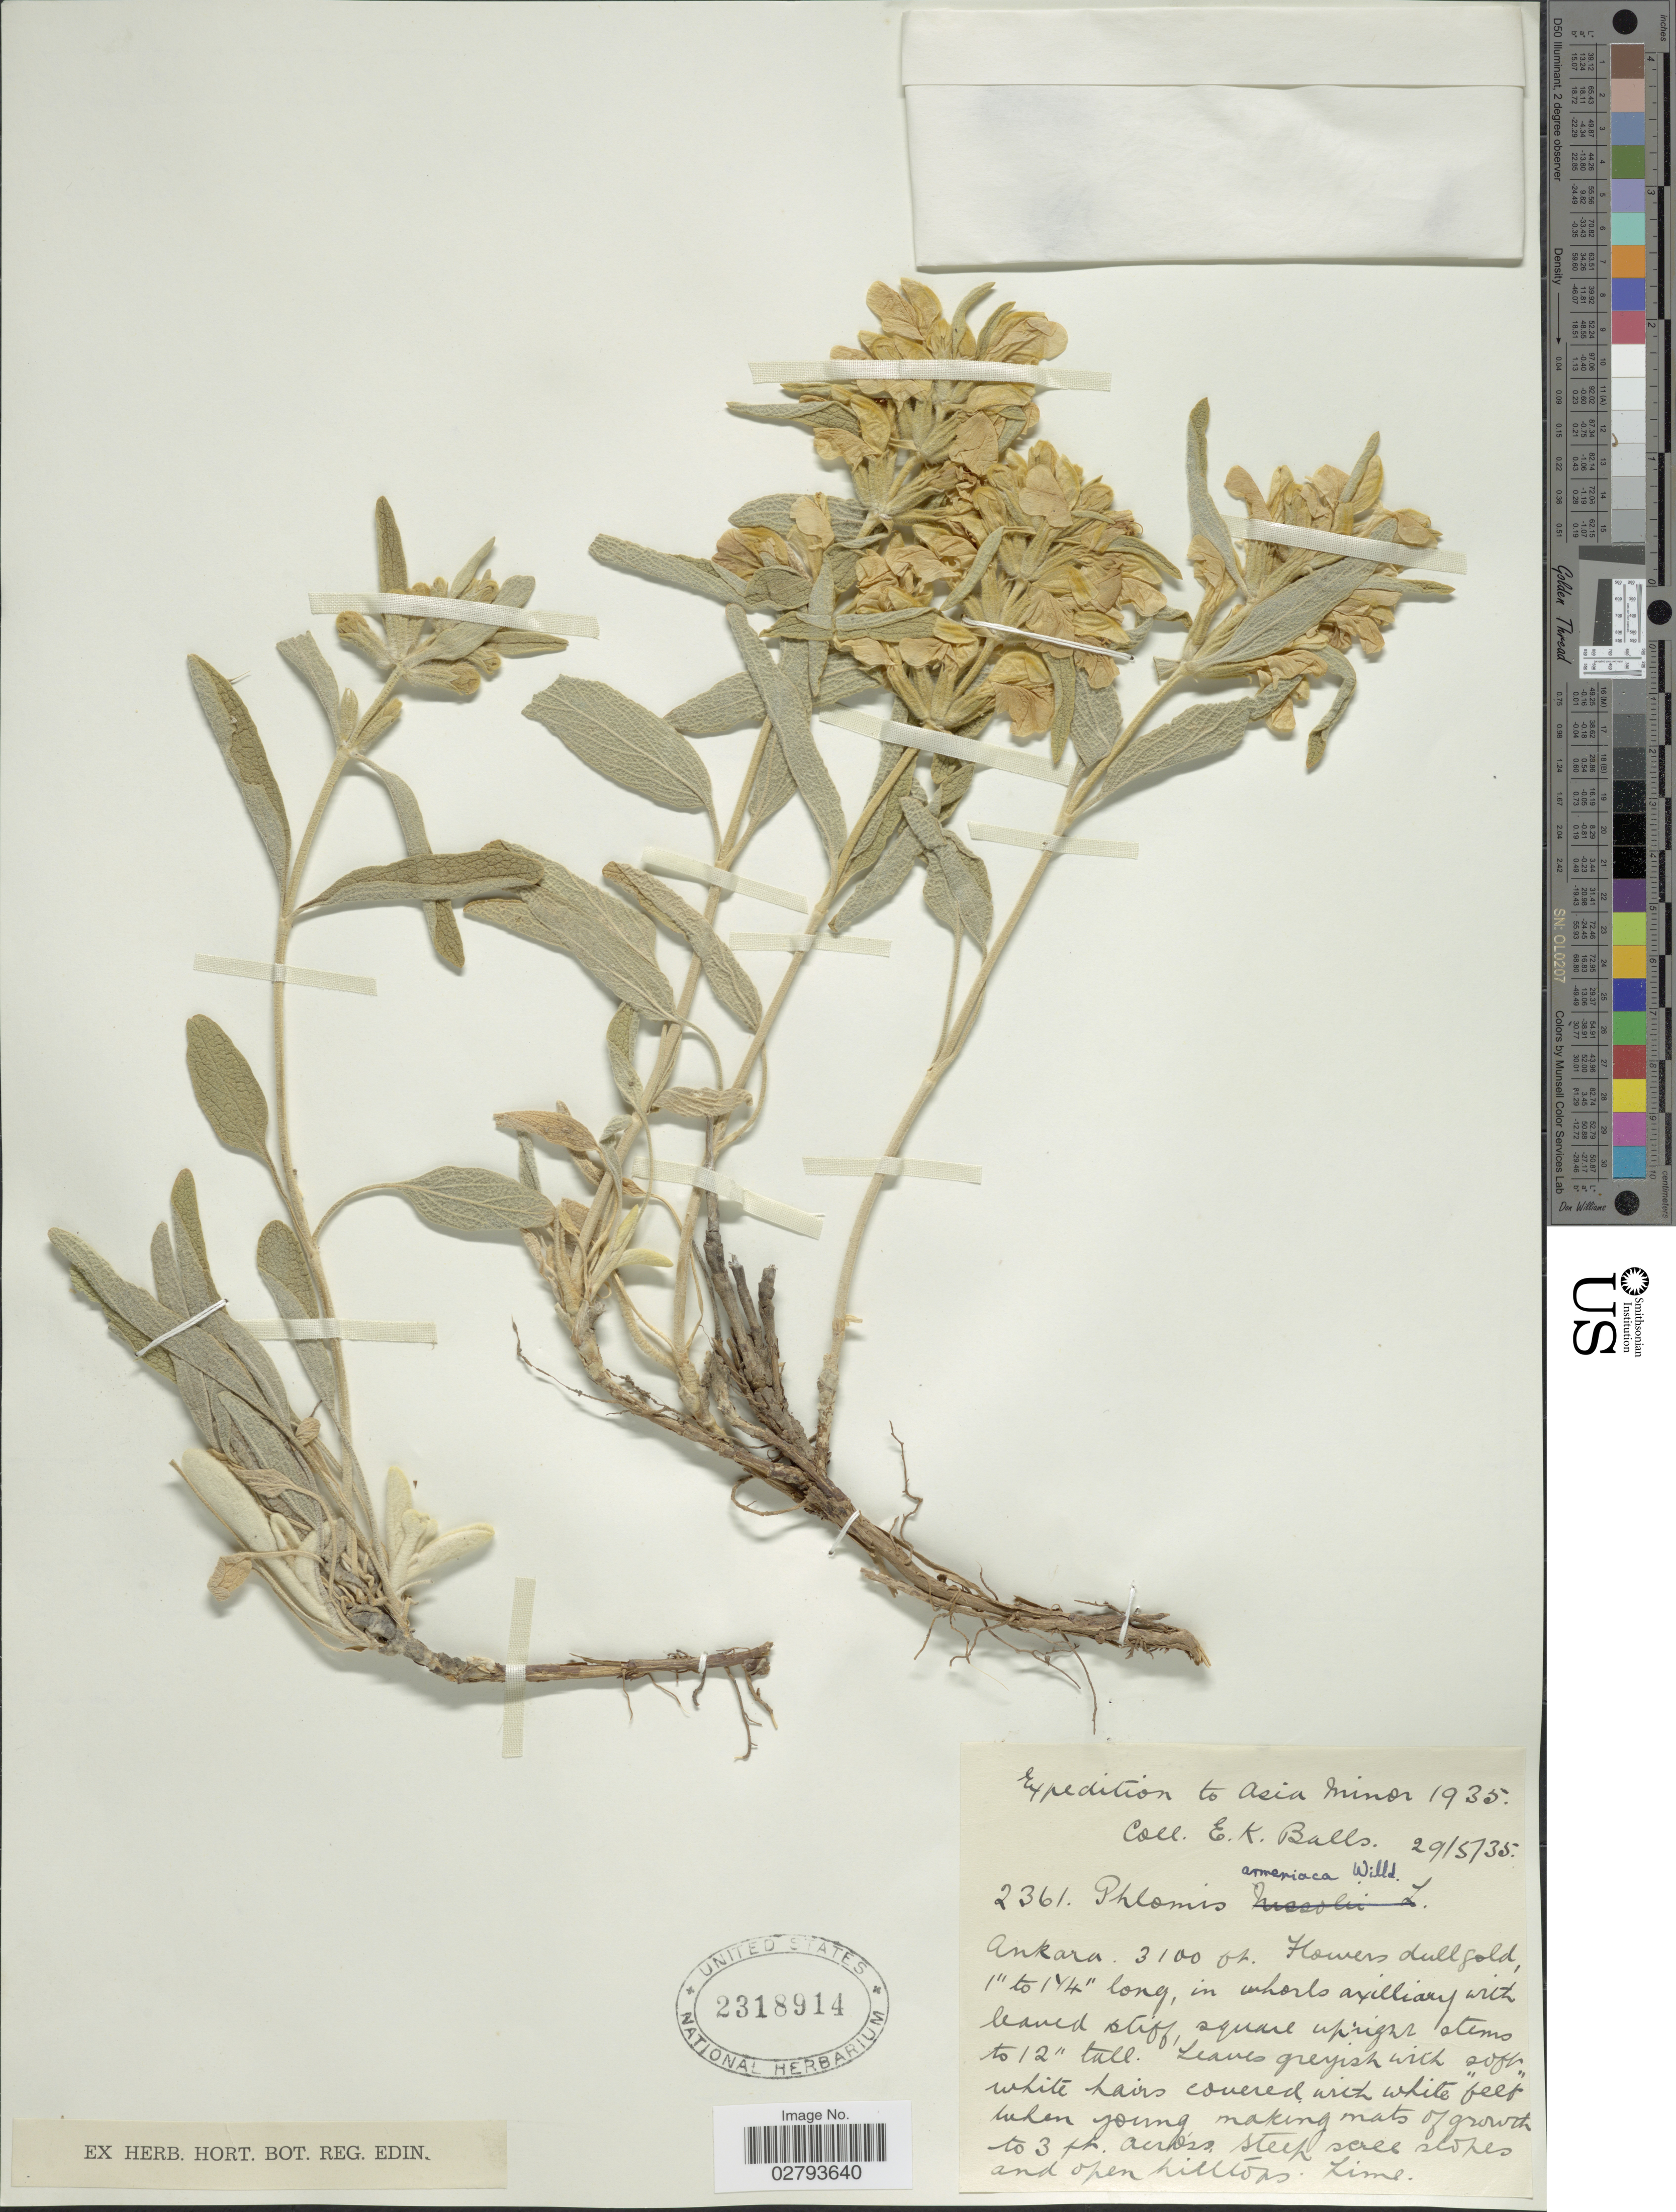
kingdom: Plantae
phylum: Tracheophyta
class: Magnoliopsida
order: Lamiales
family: Lamiaceae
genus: Phlomis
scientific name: Phlomis armeniaca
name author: Willd.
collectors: E. K. Balls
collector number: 2361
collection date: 1935-05-29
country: Turkey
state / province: Ankara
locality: Asia minor.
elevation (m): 945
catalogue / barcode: US 2318914